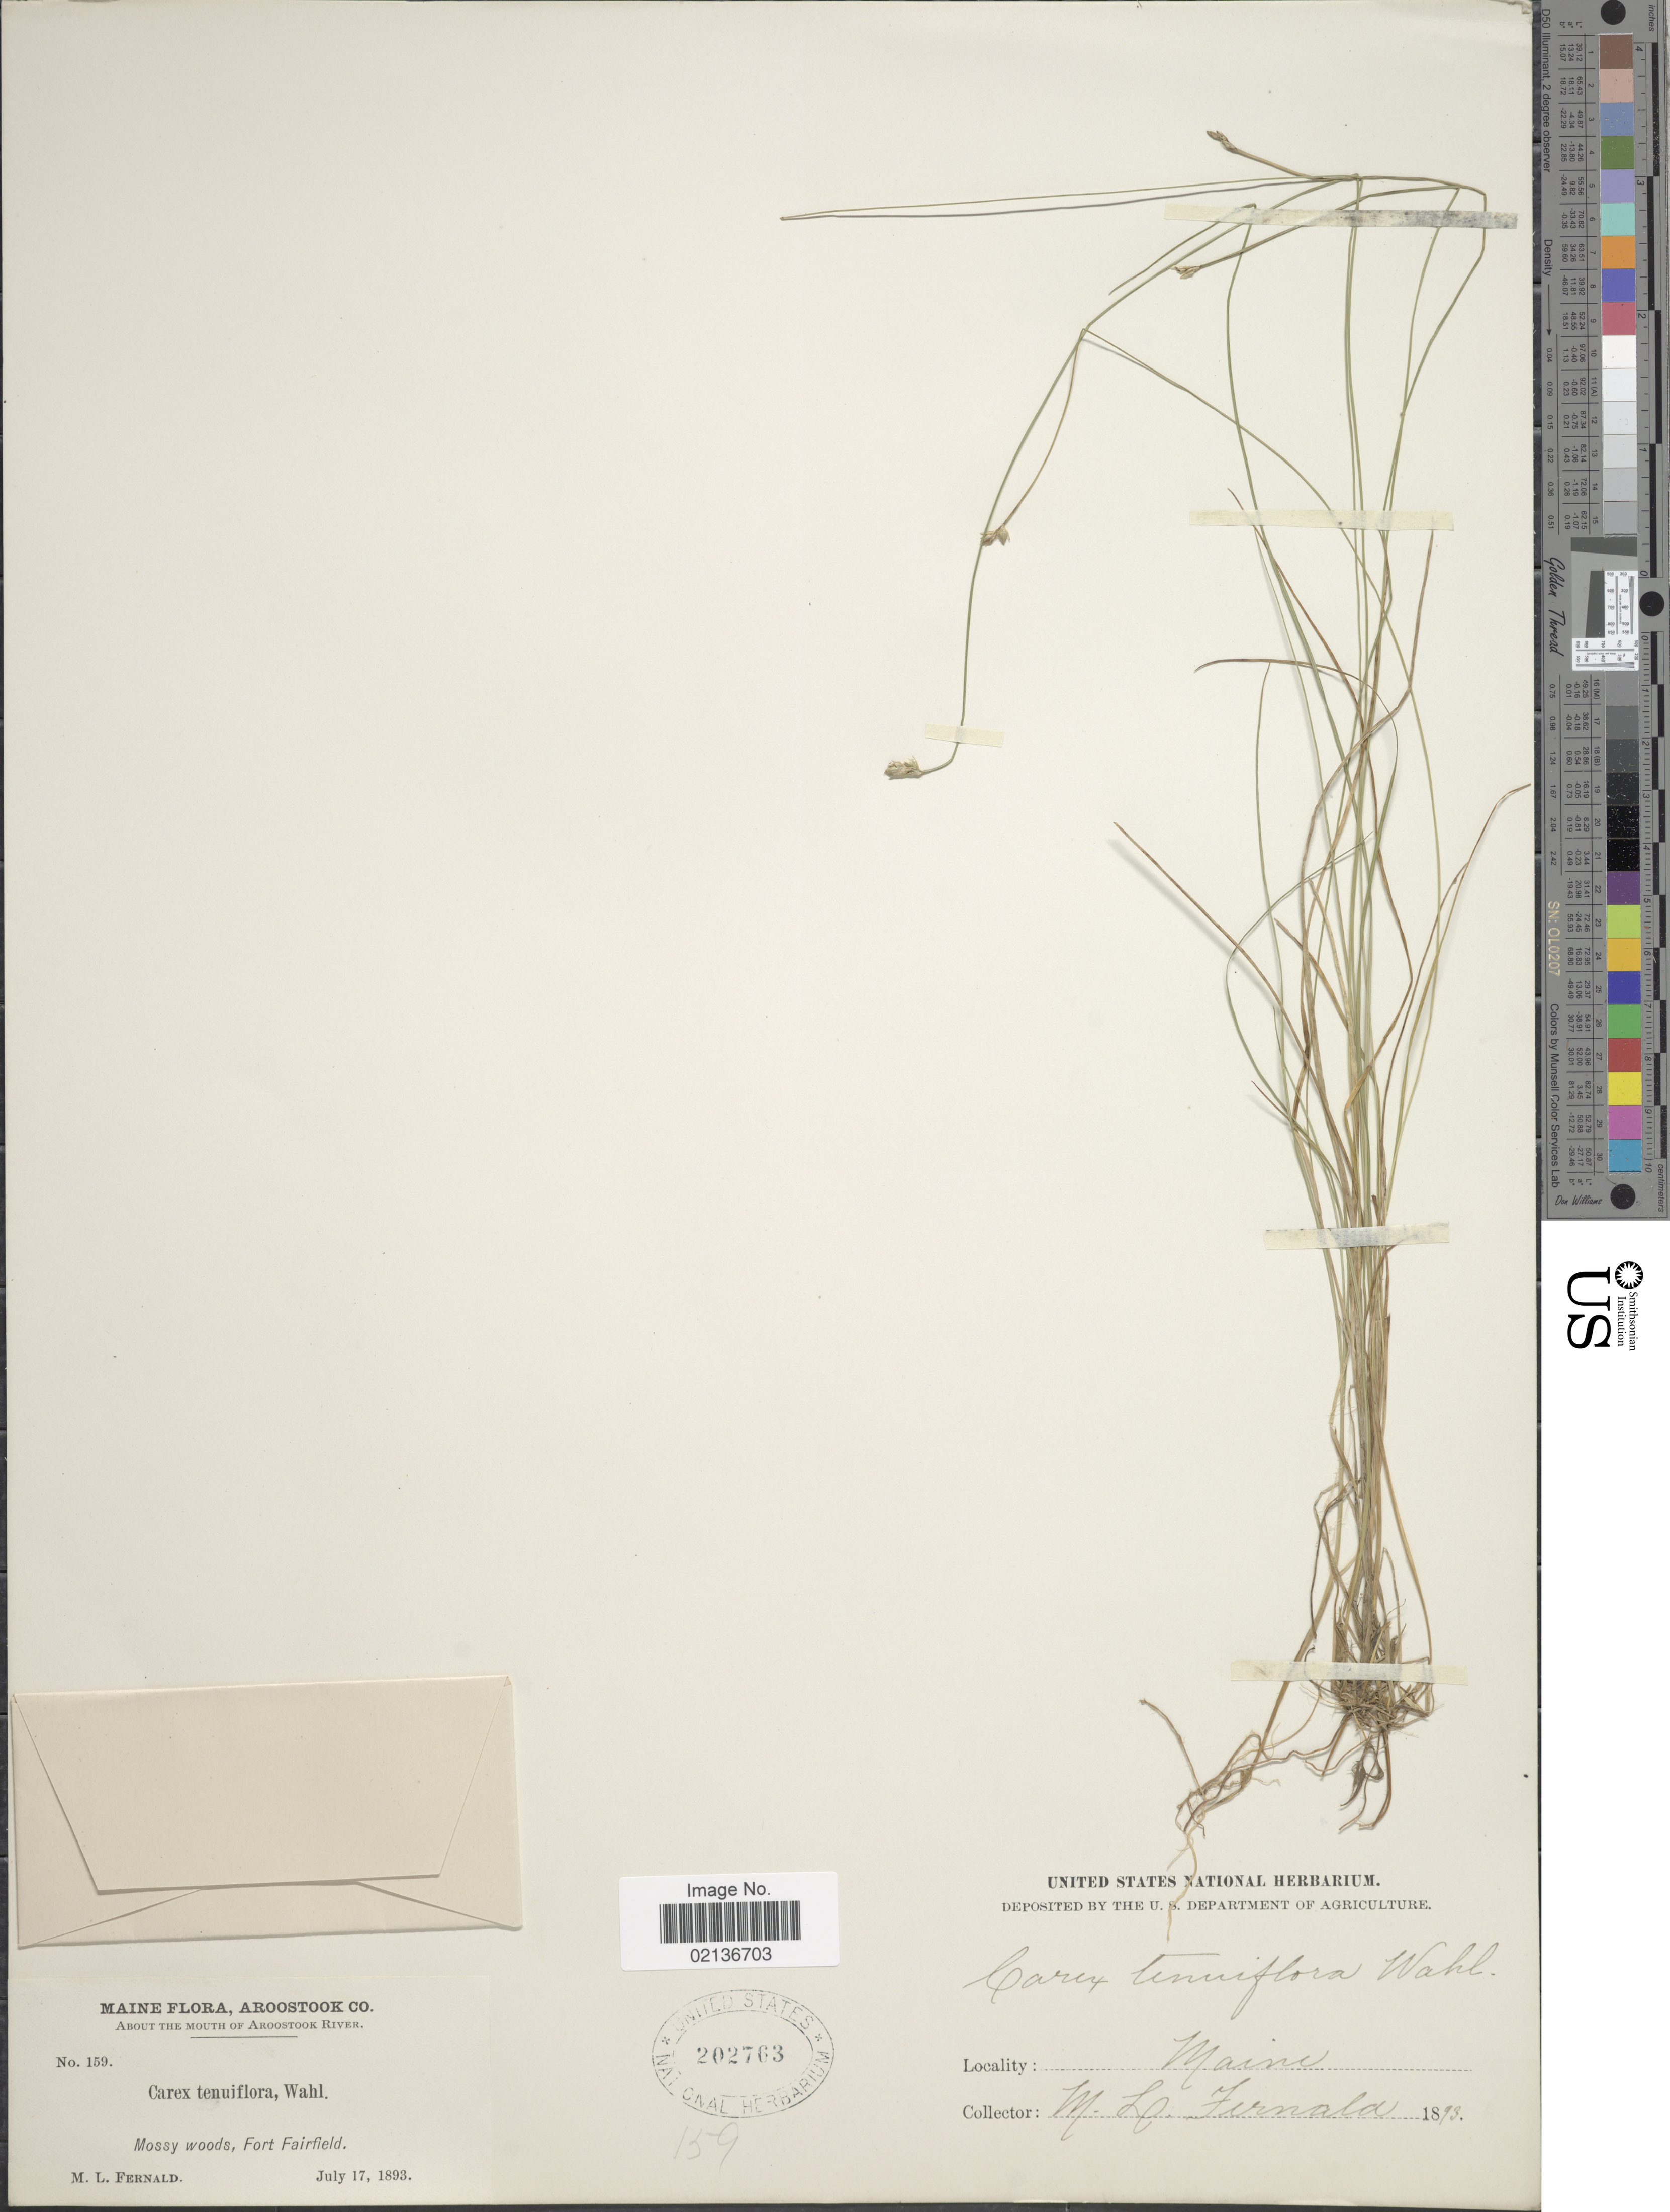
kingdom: Plantae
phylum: Tracheophyta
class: Liliopsida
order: Poales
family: Cyperaceae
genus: Carex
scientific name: Carex tenuiflora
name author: Wahlenb.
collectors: M. L. Fernald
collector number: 159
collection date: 1893-07-27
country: United States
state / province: Maine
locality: Maine, Aroostook Co., About the Mouth of Aroostook River, Mossy woods, Fort Fairfield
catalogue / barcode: US 202763